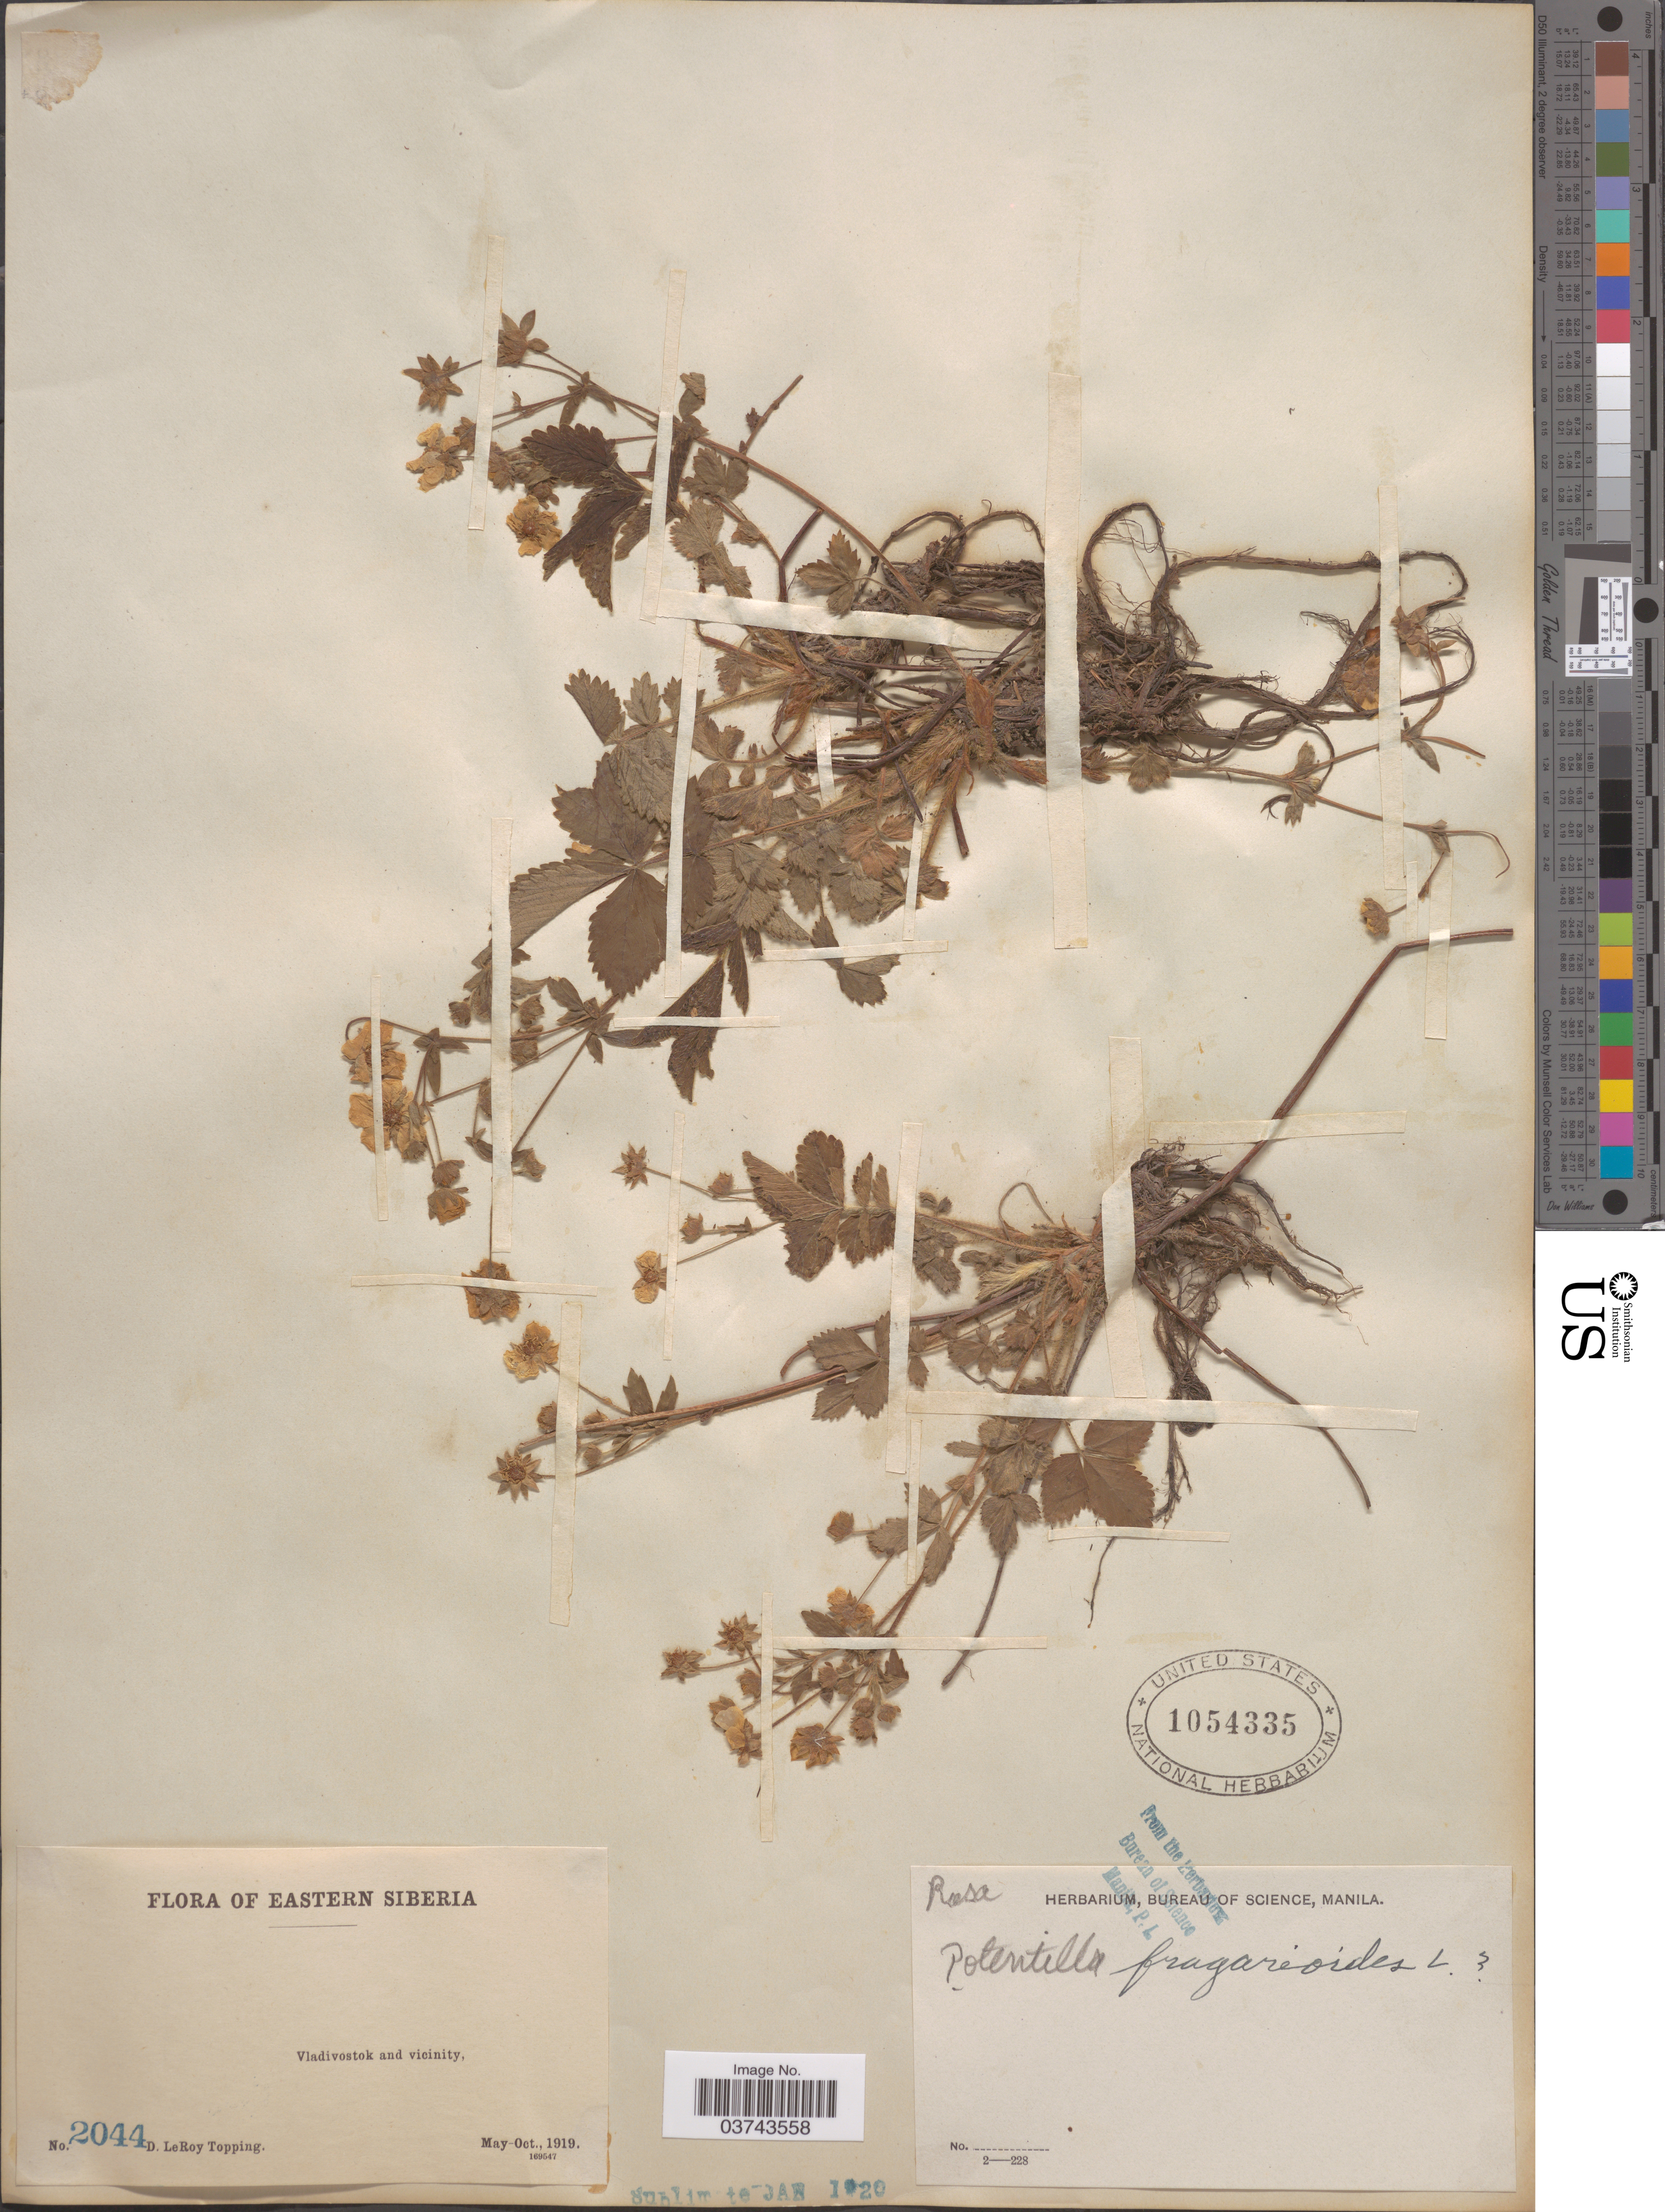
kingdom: Plantae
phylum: Tracheophyta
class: Magnoliopsida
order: Rosales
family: Rosaceae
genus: Potentilla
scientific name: Potentilla fragarioides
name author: L.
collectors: D. L. Topping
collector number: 2044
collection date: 1919-05/1919-10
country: Russian Federation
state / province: Primorsky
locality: Eastern Siberia. Vladivostok and vicinity.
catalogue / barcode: US 1054335